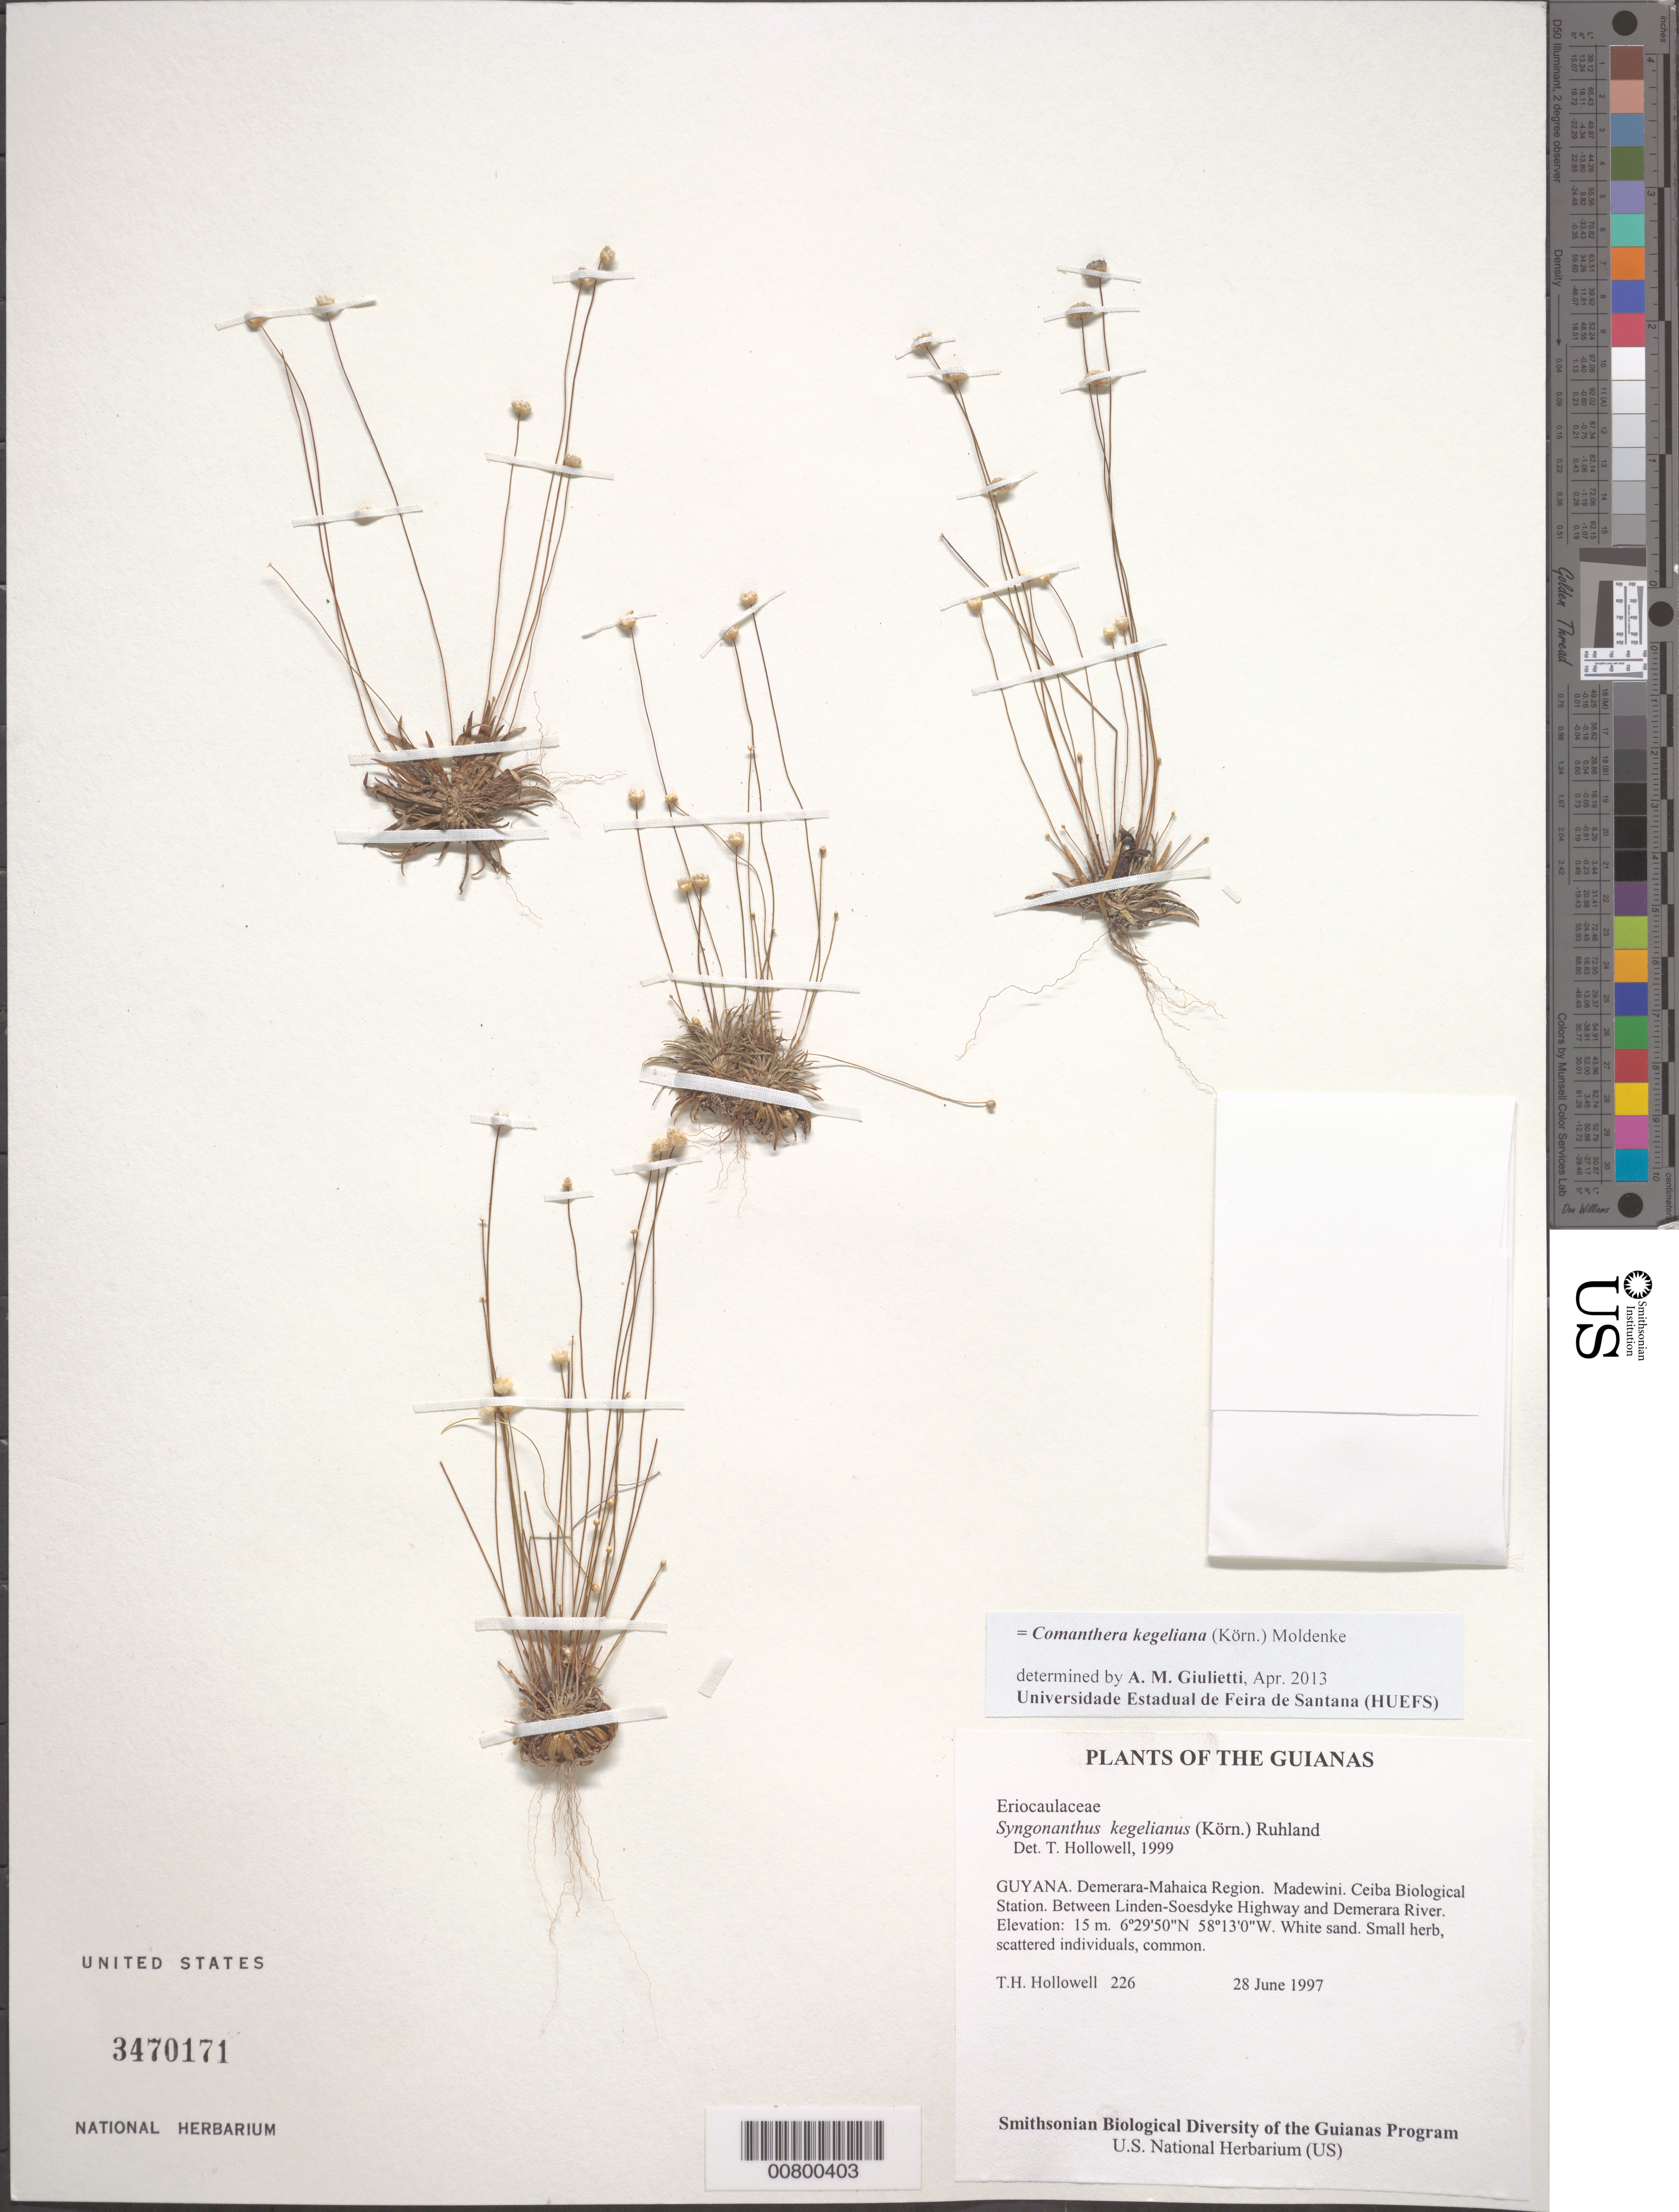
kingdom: Plantae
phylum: Tracheophyta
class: Liliopsida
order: Poales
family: Eriocaulaceae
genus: Comanthera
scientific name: Comanthera kegeliana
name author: (Körn.) Moldenke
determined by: Hollowell, T. H., (BOT), Smithsonian Institution - National Museum of Natural History (UNITED STATES)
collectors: T. Hollowell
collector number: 226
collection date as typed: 28 June 1997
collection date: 1997-06-28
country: Guyana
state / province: Demerara-Mahaica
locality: Madewini. Ceiba Biological Station. Between Linden-Soesdyke Highway and Demerara River.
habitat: White sand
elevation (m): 15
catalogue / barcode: US 3470171